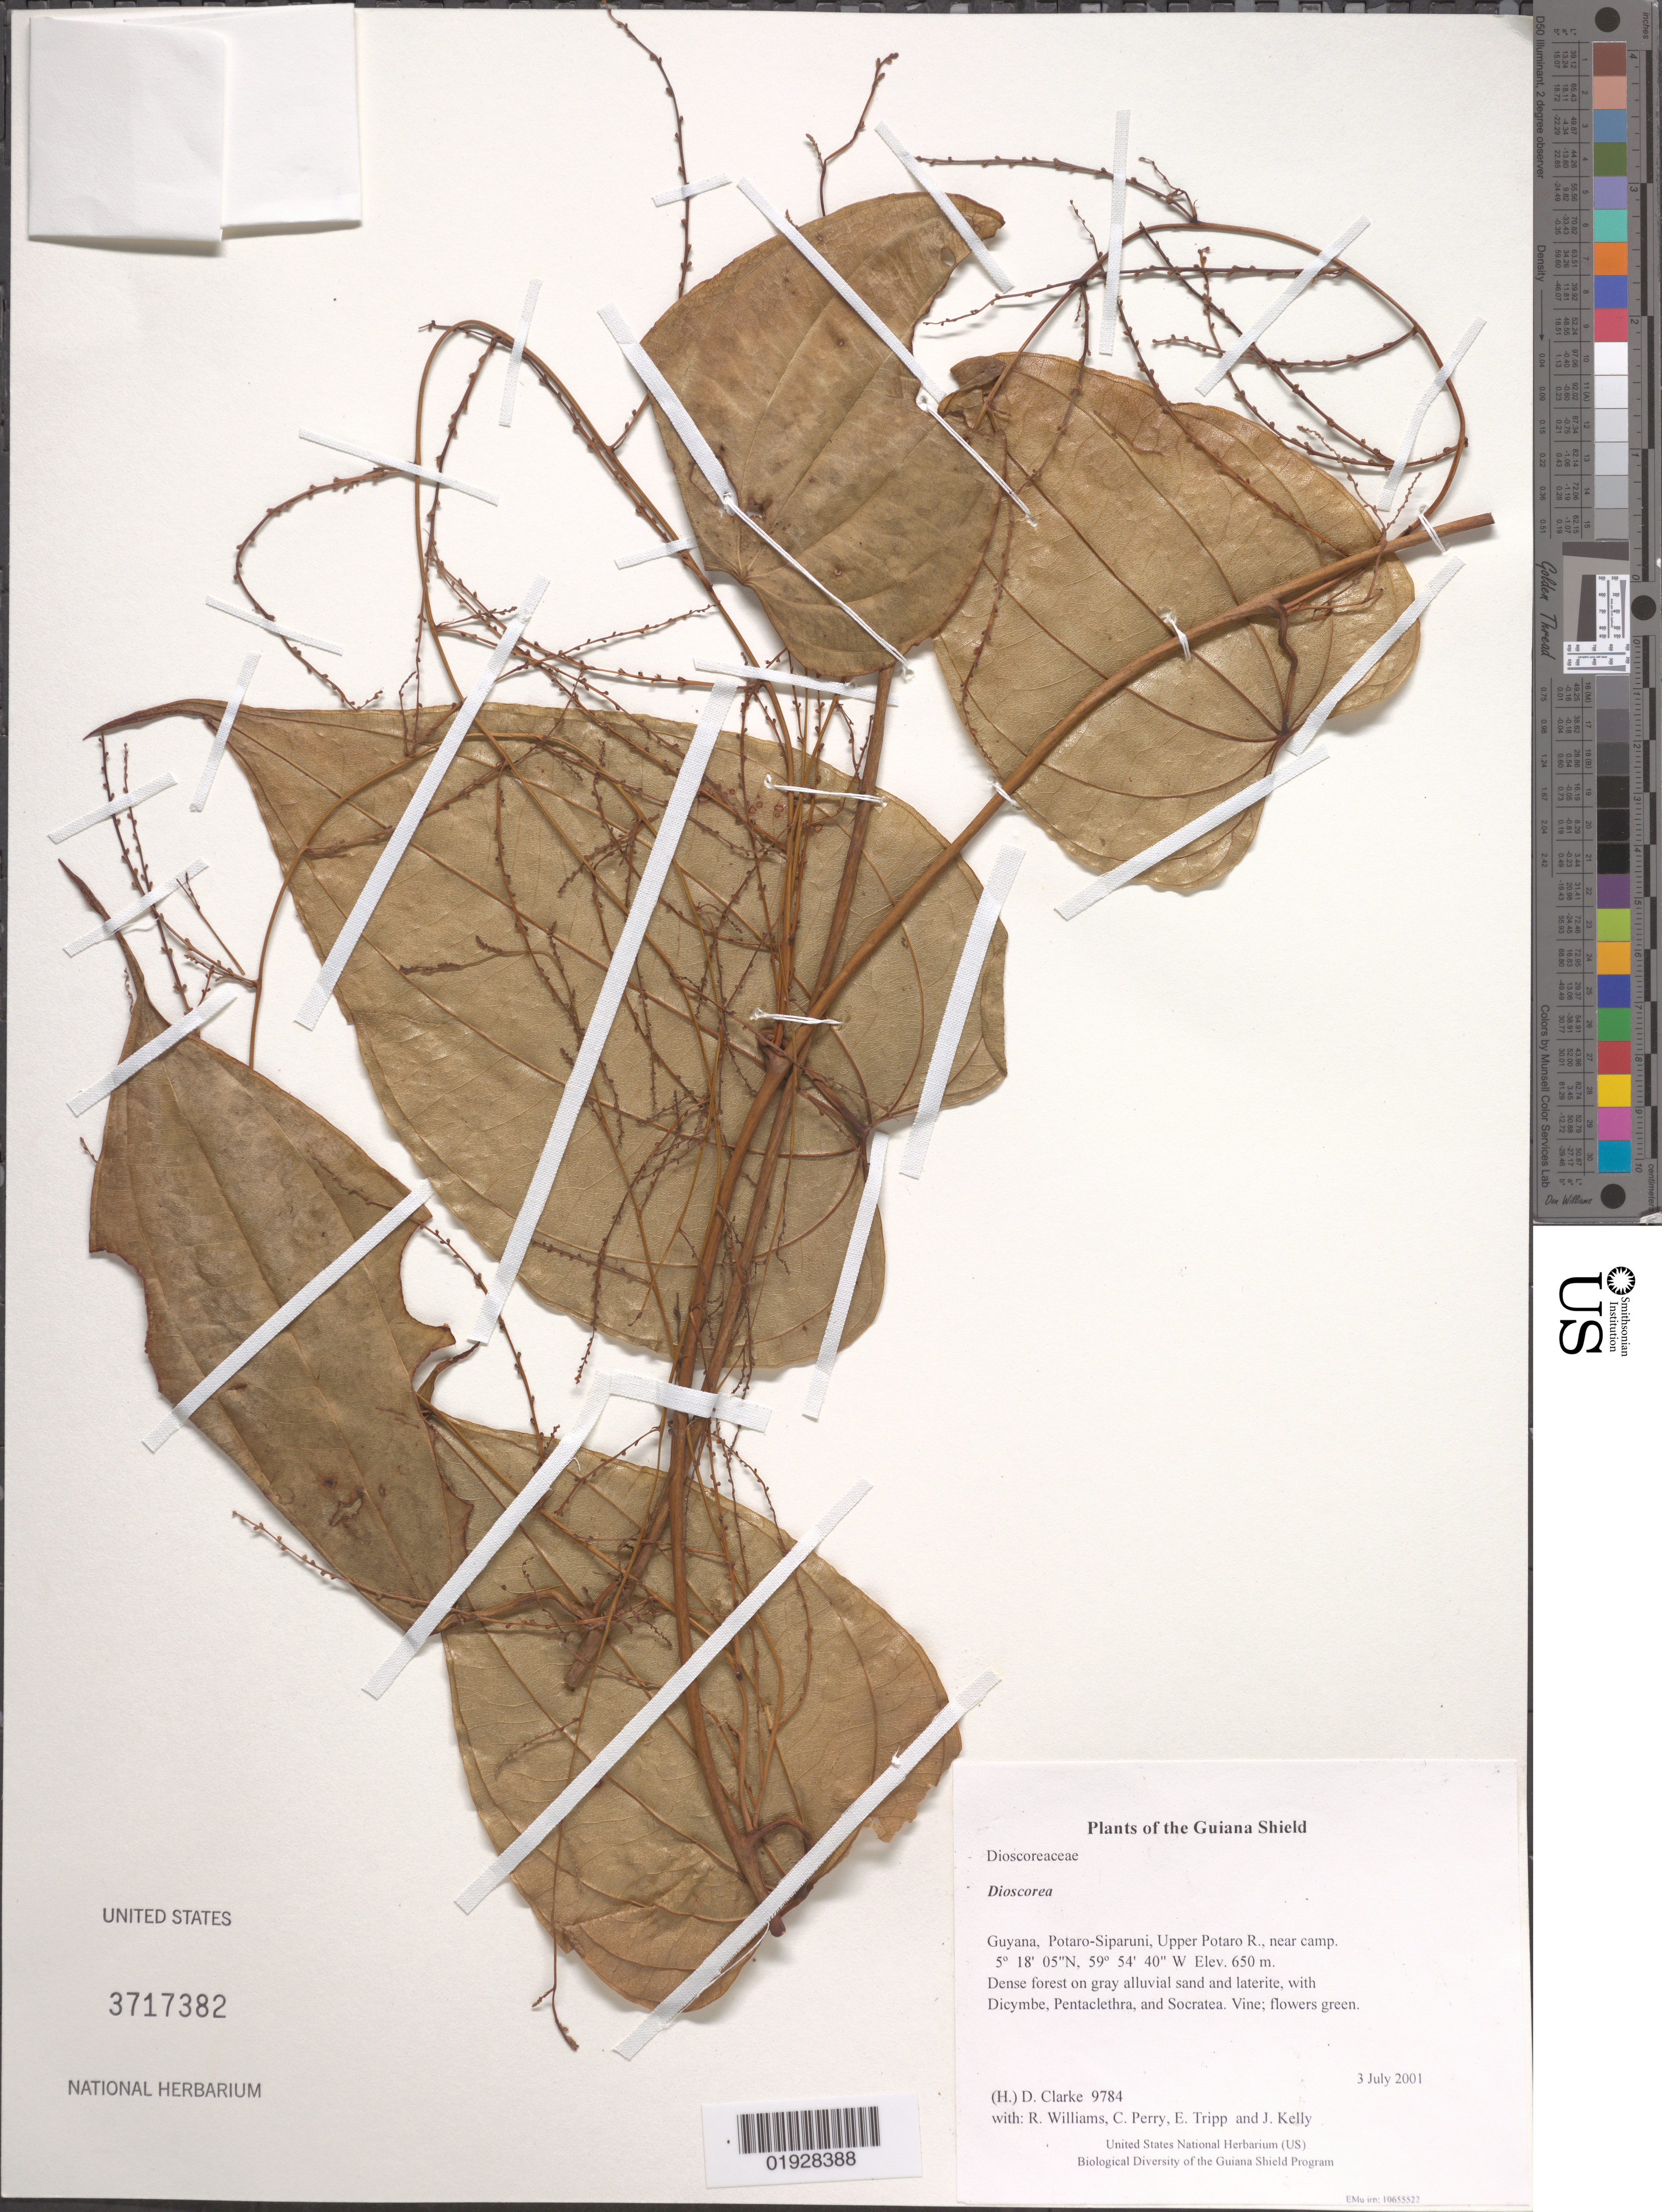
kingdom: Plantae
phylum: Tracheophyta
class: Liliopsida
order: Dioscoreales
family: Dioscoreaceae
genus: Dioscorea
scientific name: Dioscorea sp.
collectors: H. D. Clarke, R. Williams, C. Perry, E. Tripp & J. Kelly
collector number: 9784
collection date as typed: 3 July 2001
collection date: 2001-07-03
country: Guyana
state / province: Potaro-Siparuni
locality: Upper Potaro R., near camp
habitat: Dense forest on gray alluvial sand and laterite, with Dicymbe, Pentaclethra, and Socratea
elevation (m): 650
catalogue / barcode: US 3717382